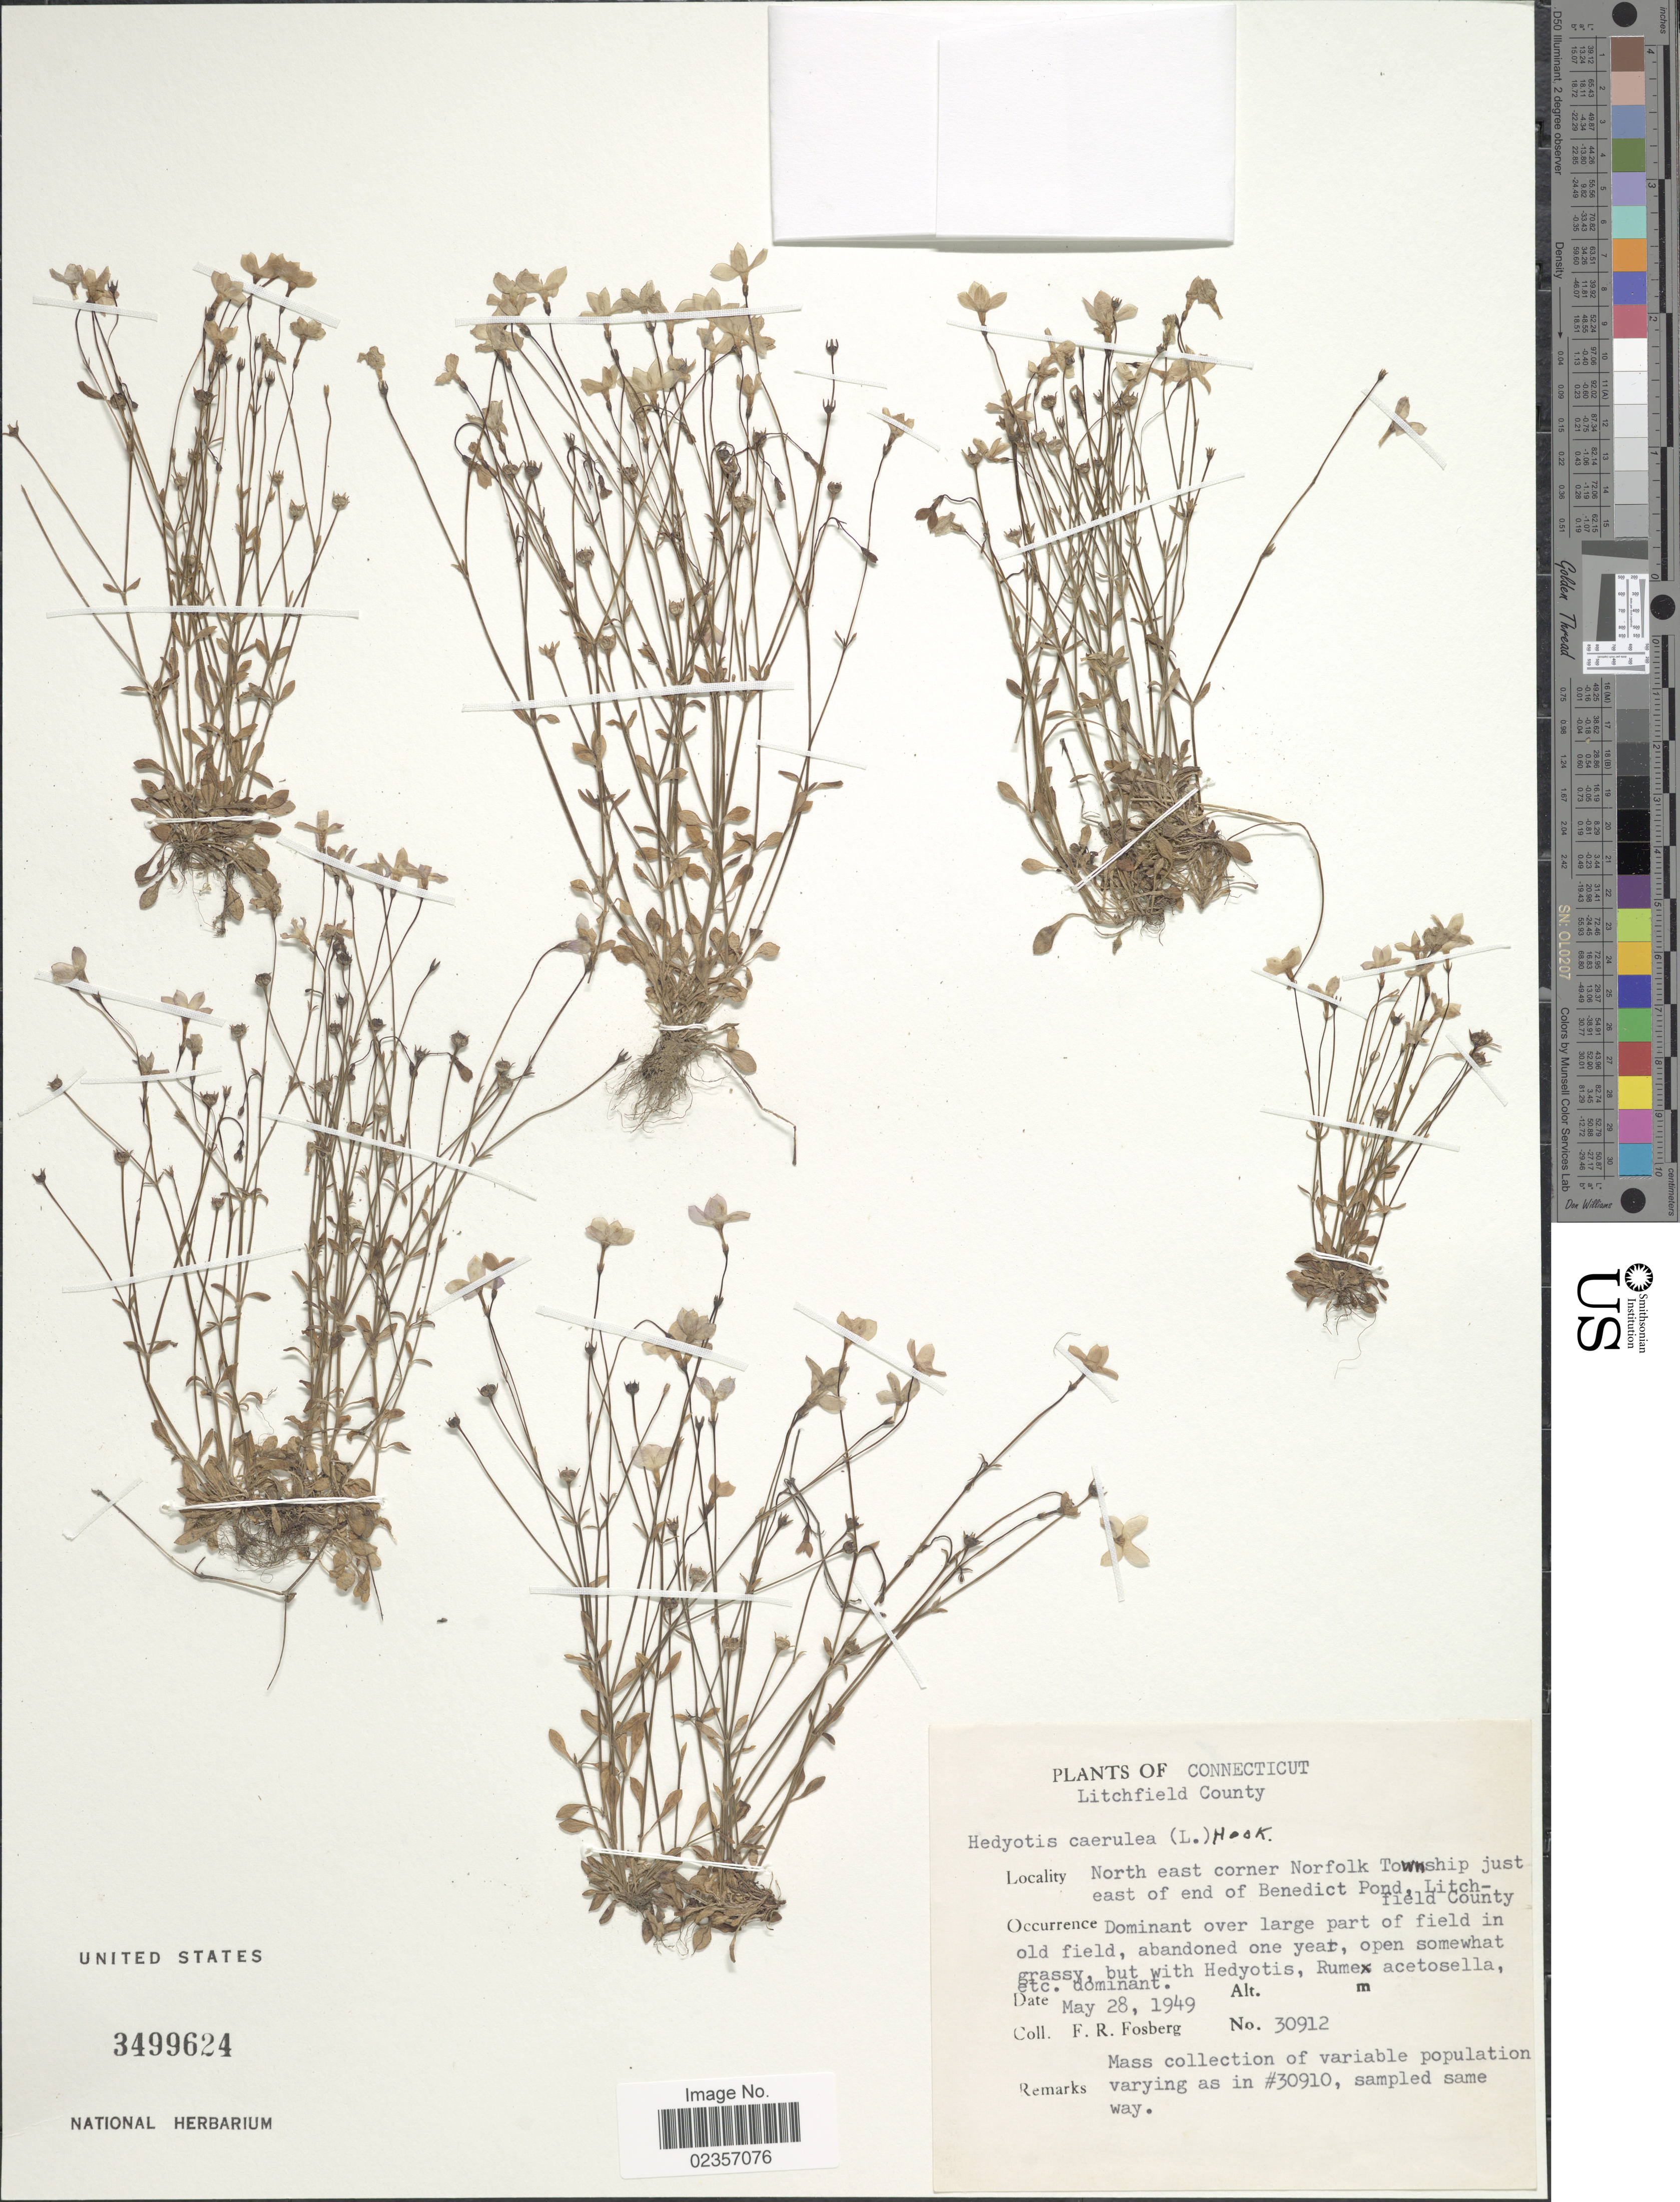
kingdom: Plantae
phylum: Tracheophyta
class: Magnoliopsida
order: Gentianales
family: Rubiaceae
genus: Houstonia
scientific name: Houstonia caerulea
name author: L.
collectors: F. R. Fosberg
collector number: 30912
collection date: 1949-05-28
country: United States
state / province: Connecticut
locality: Litchfield County, North east corner Norfolk Township just east of end of Benedict Pond, Litchfield County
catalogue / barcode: US 3499624